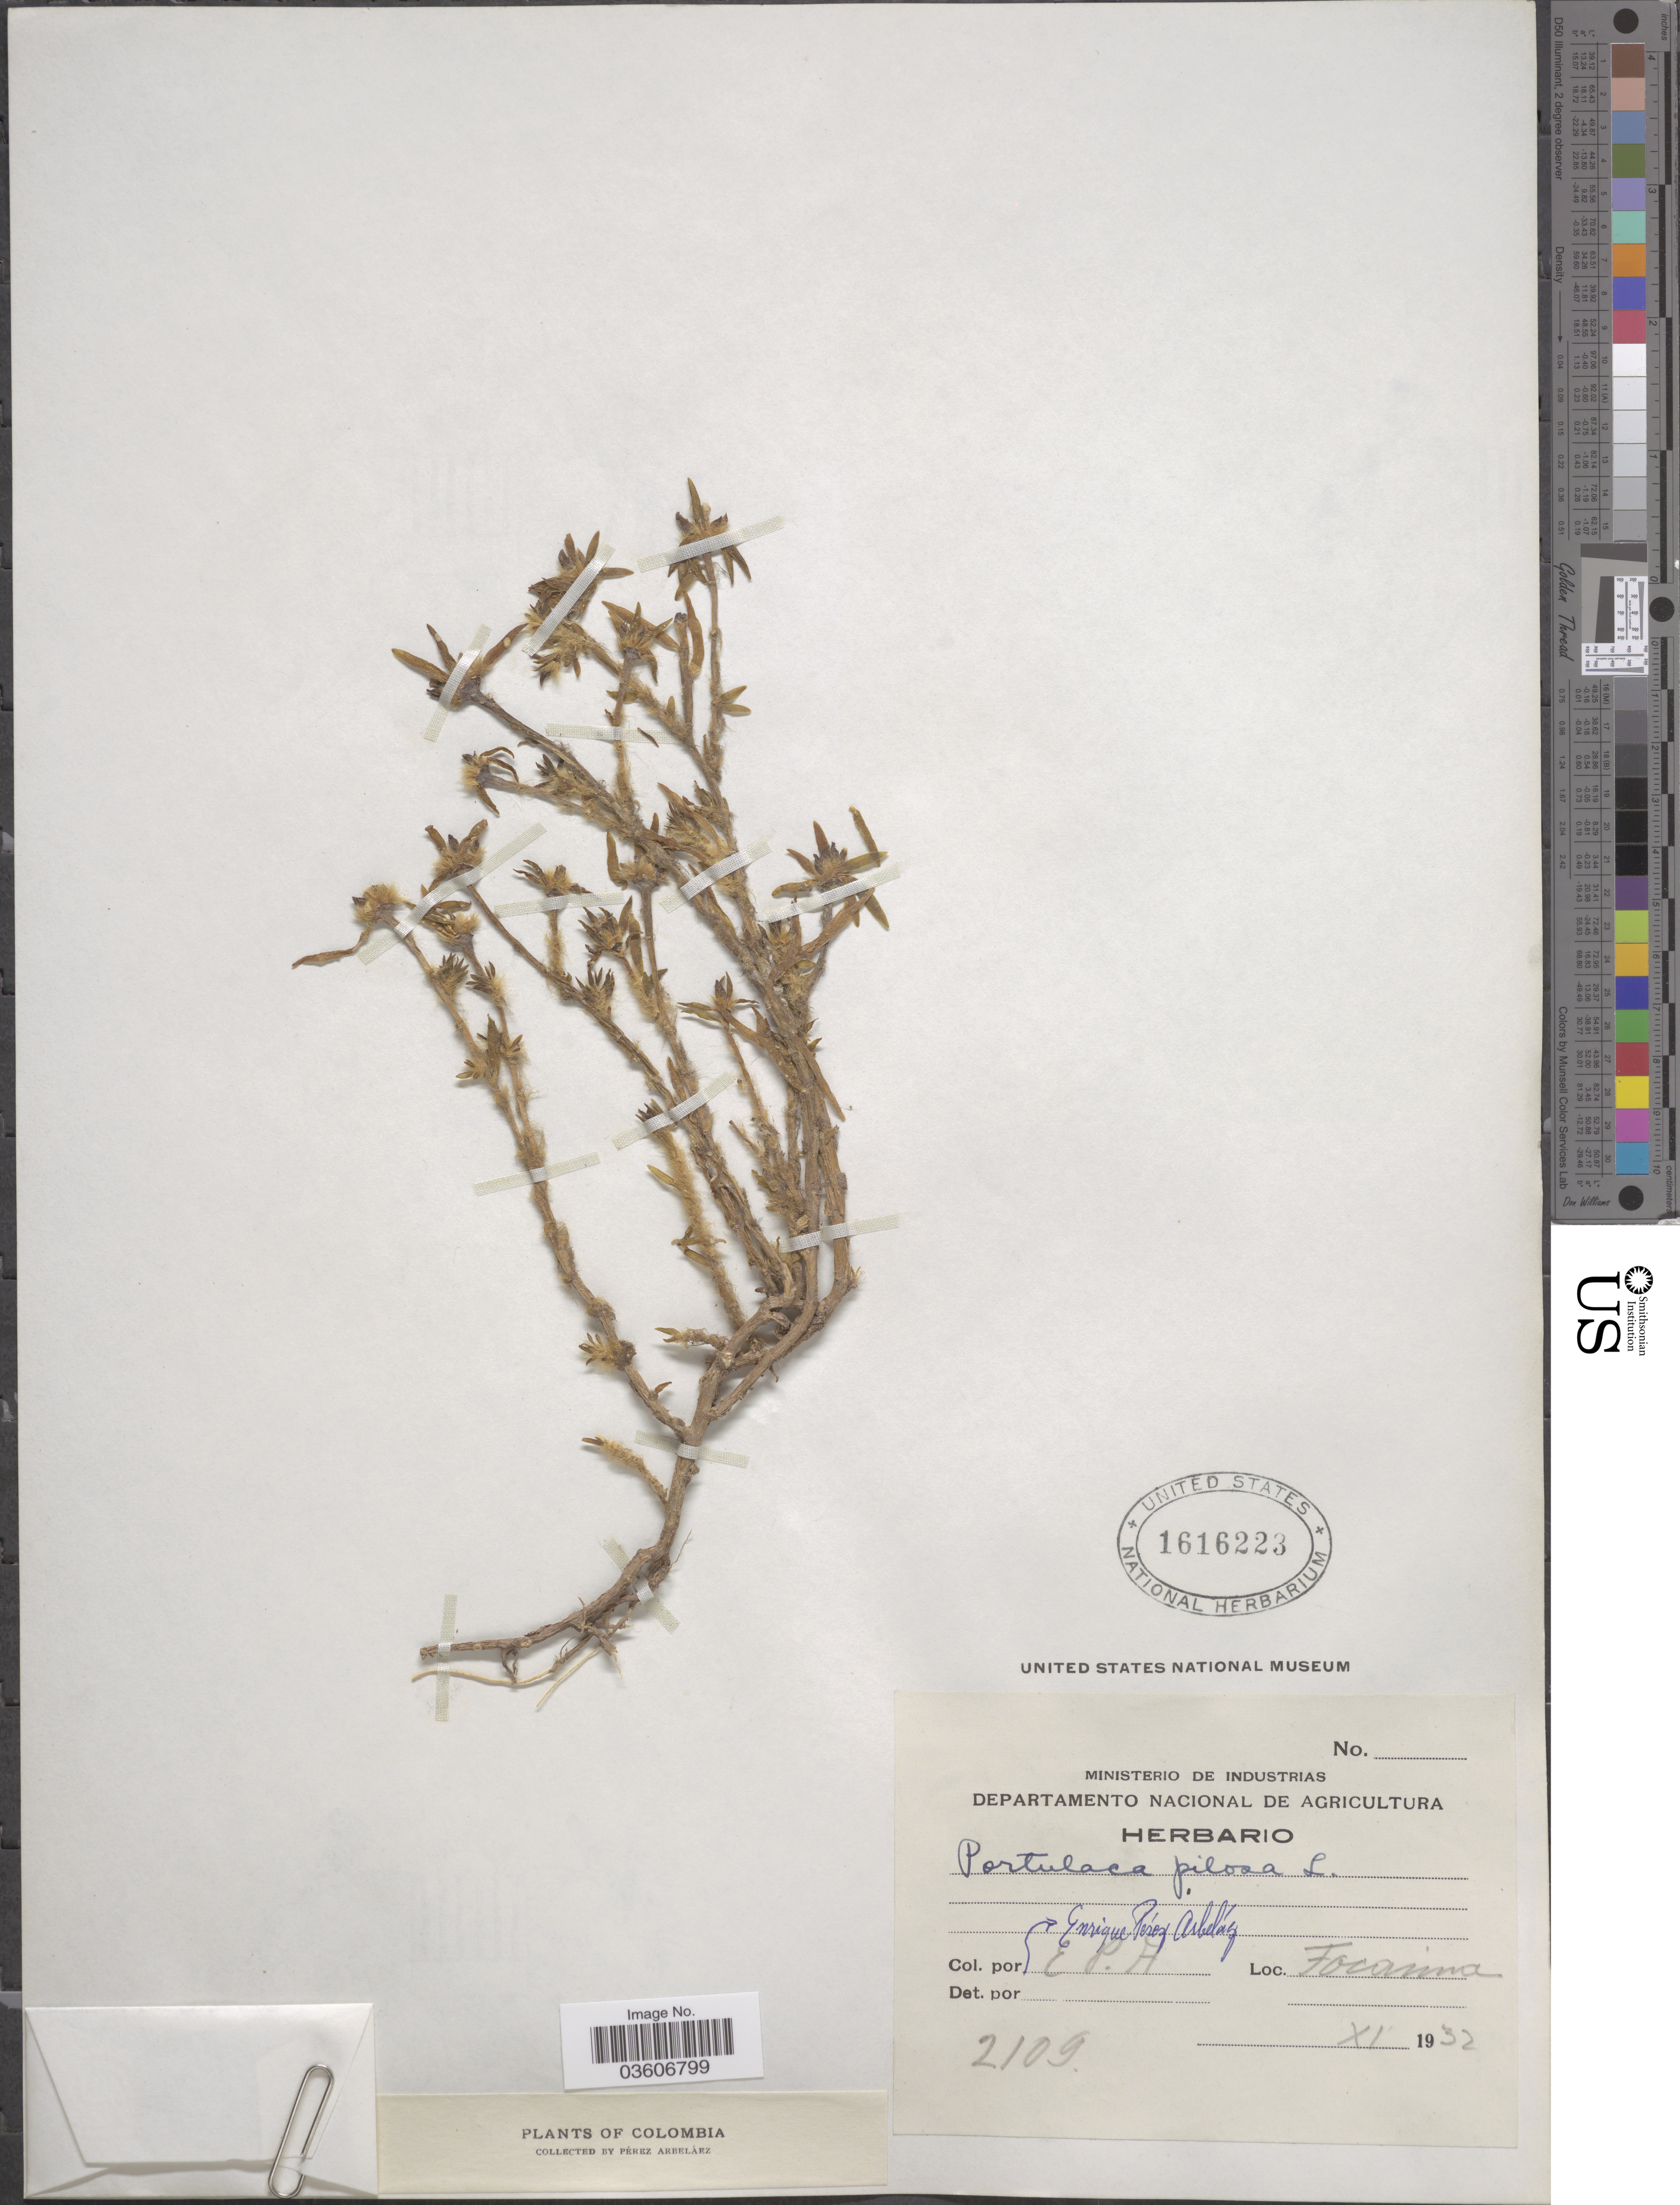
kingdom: Plantae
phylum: Tracheophyta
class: Magnoliopsida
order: Caryophyllales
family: Portulacaceae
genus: Portulaca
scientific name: Portulaca pilosa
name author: L.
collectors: E. Pérez Arbeláez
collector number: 2109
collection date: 1932-11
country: Colombia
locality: Tocaima.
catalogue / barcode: US 1616223